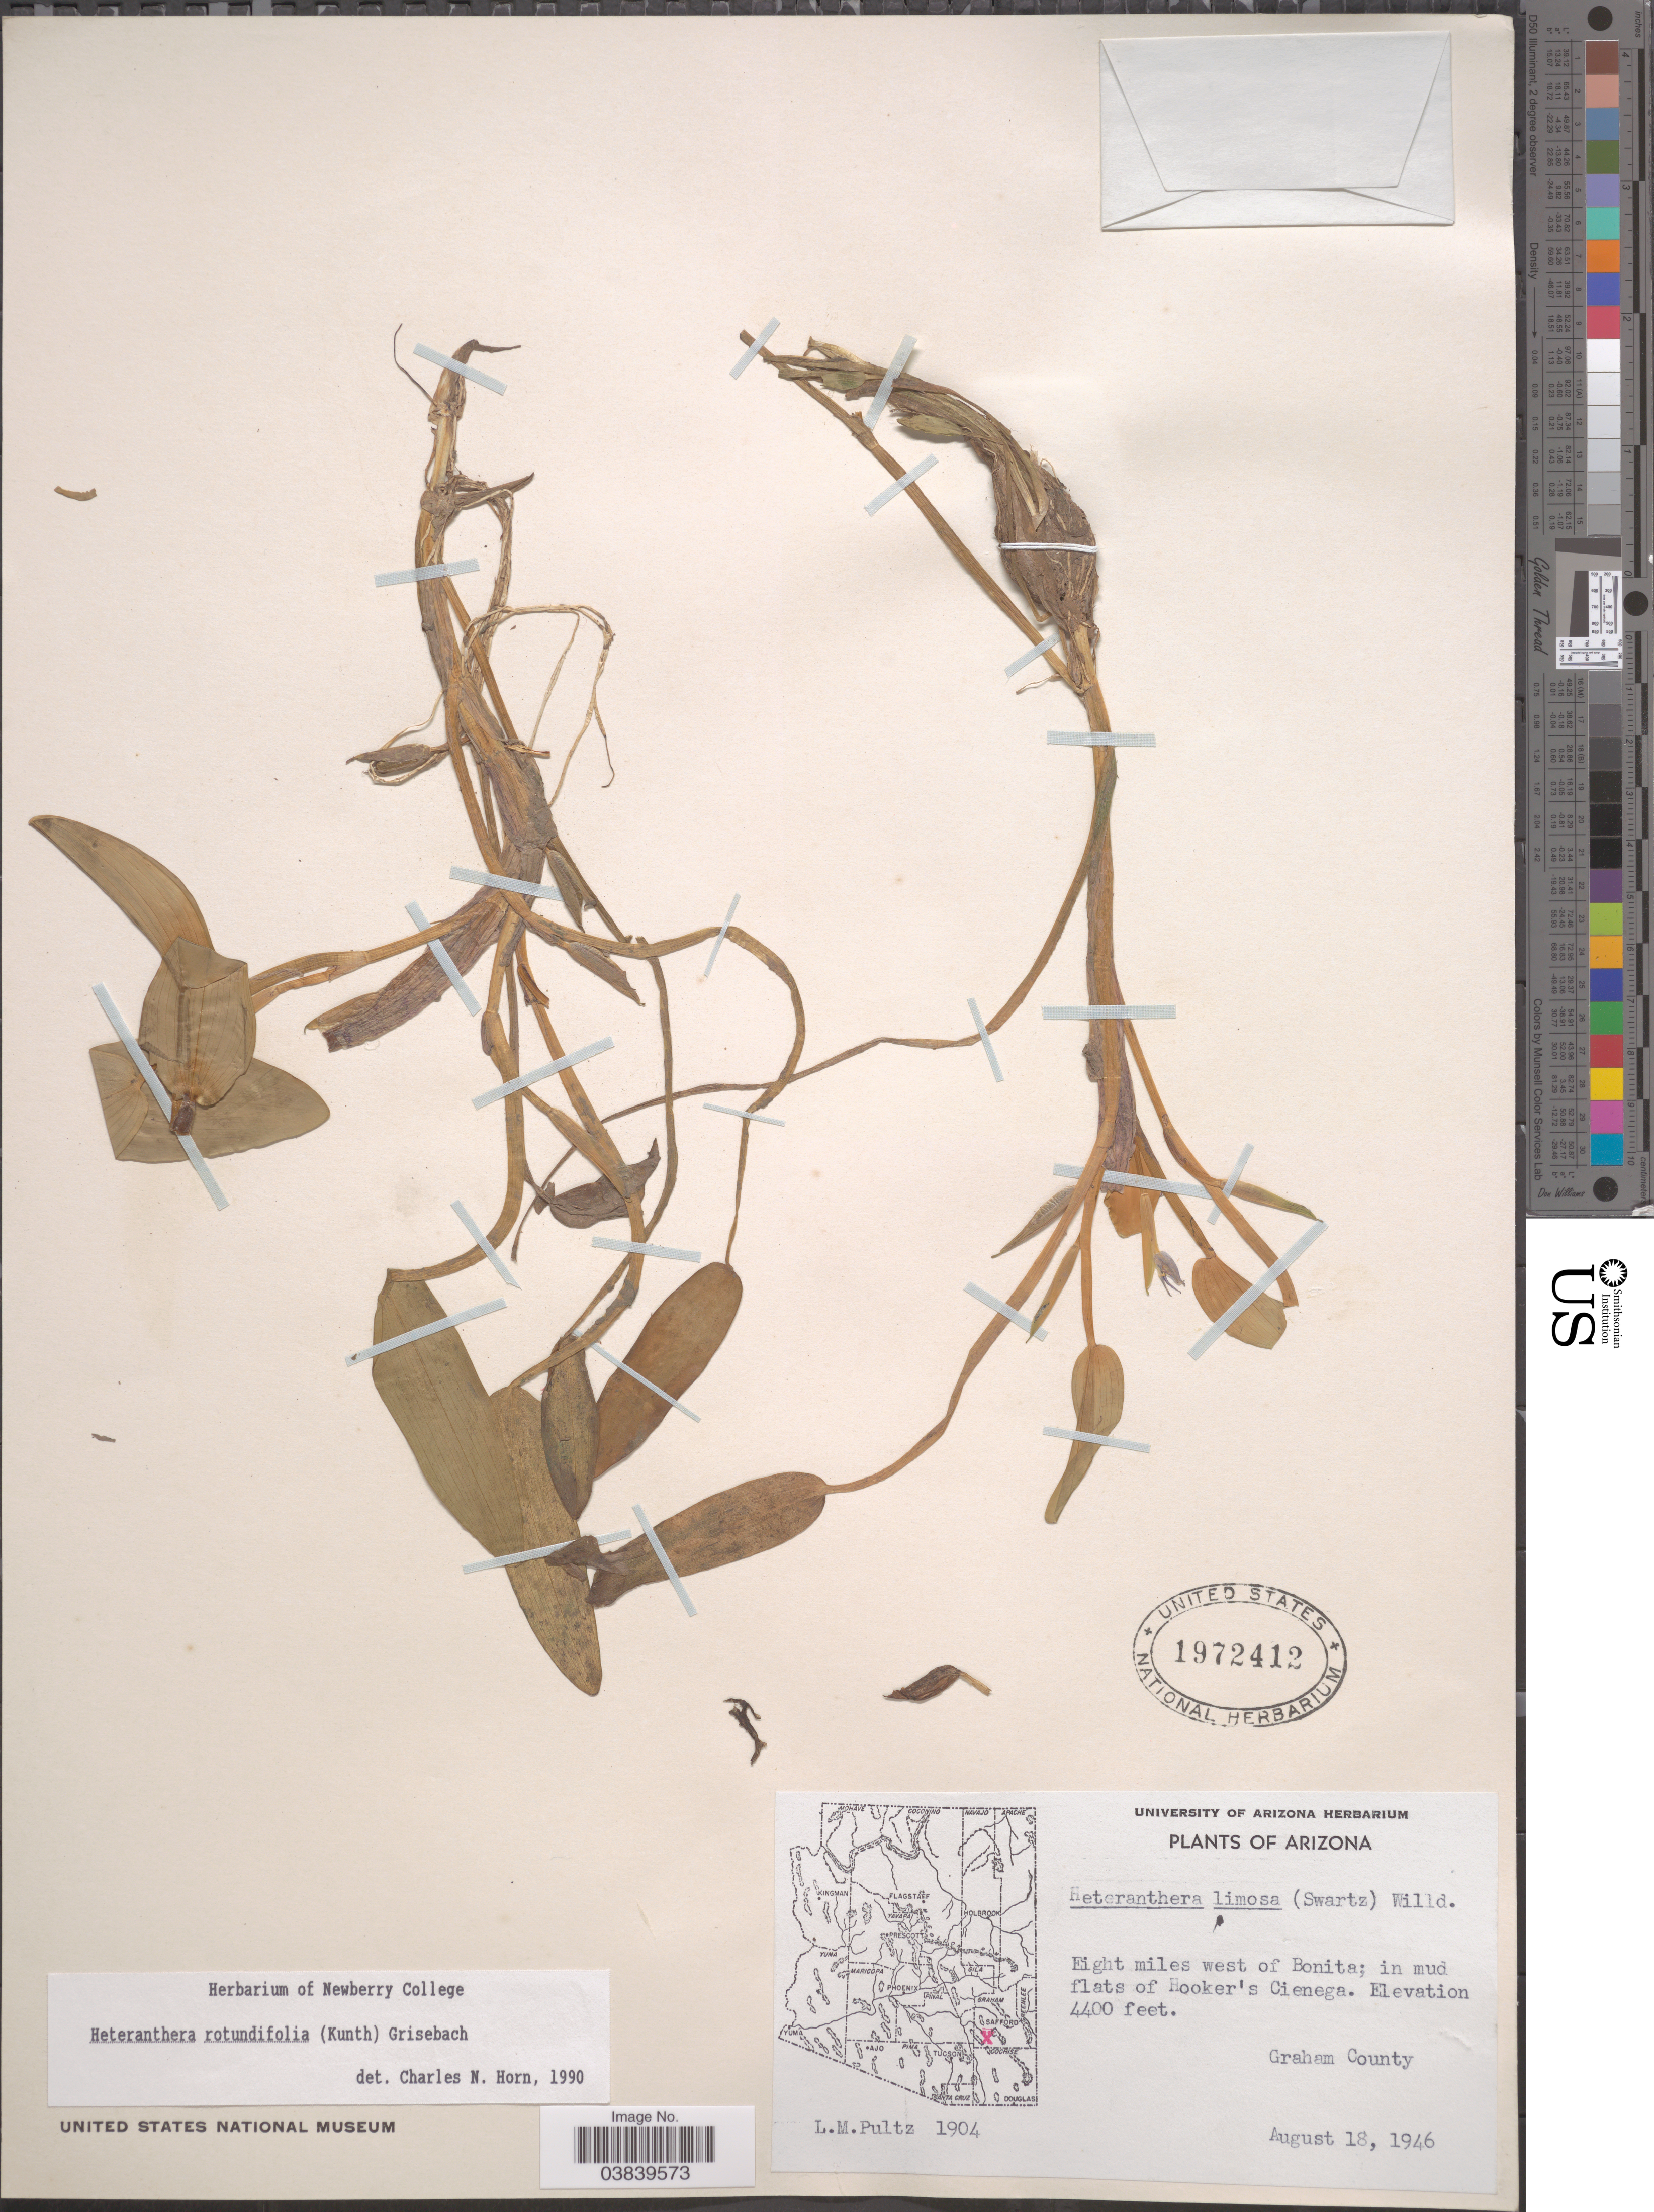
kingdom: Plantae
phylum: Tracheophyta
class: Liliopsida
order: Commelinales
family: Pontederiaceae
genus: Heteranthera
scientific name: Heteranthera rotundifolia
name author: (Kunth) Griseb.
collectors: L. Pultz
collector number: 1904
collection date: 1946-08-18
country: United States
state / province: Arizona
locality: Eight miles west of Bonita; in mud flats of Hooker's Cienega. Graham County.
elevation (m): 1341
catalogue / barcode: US 1972412